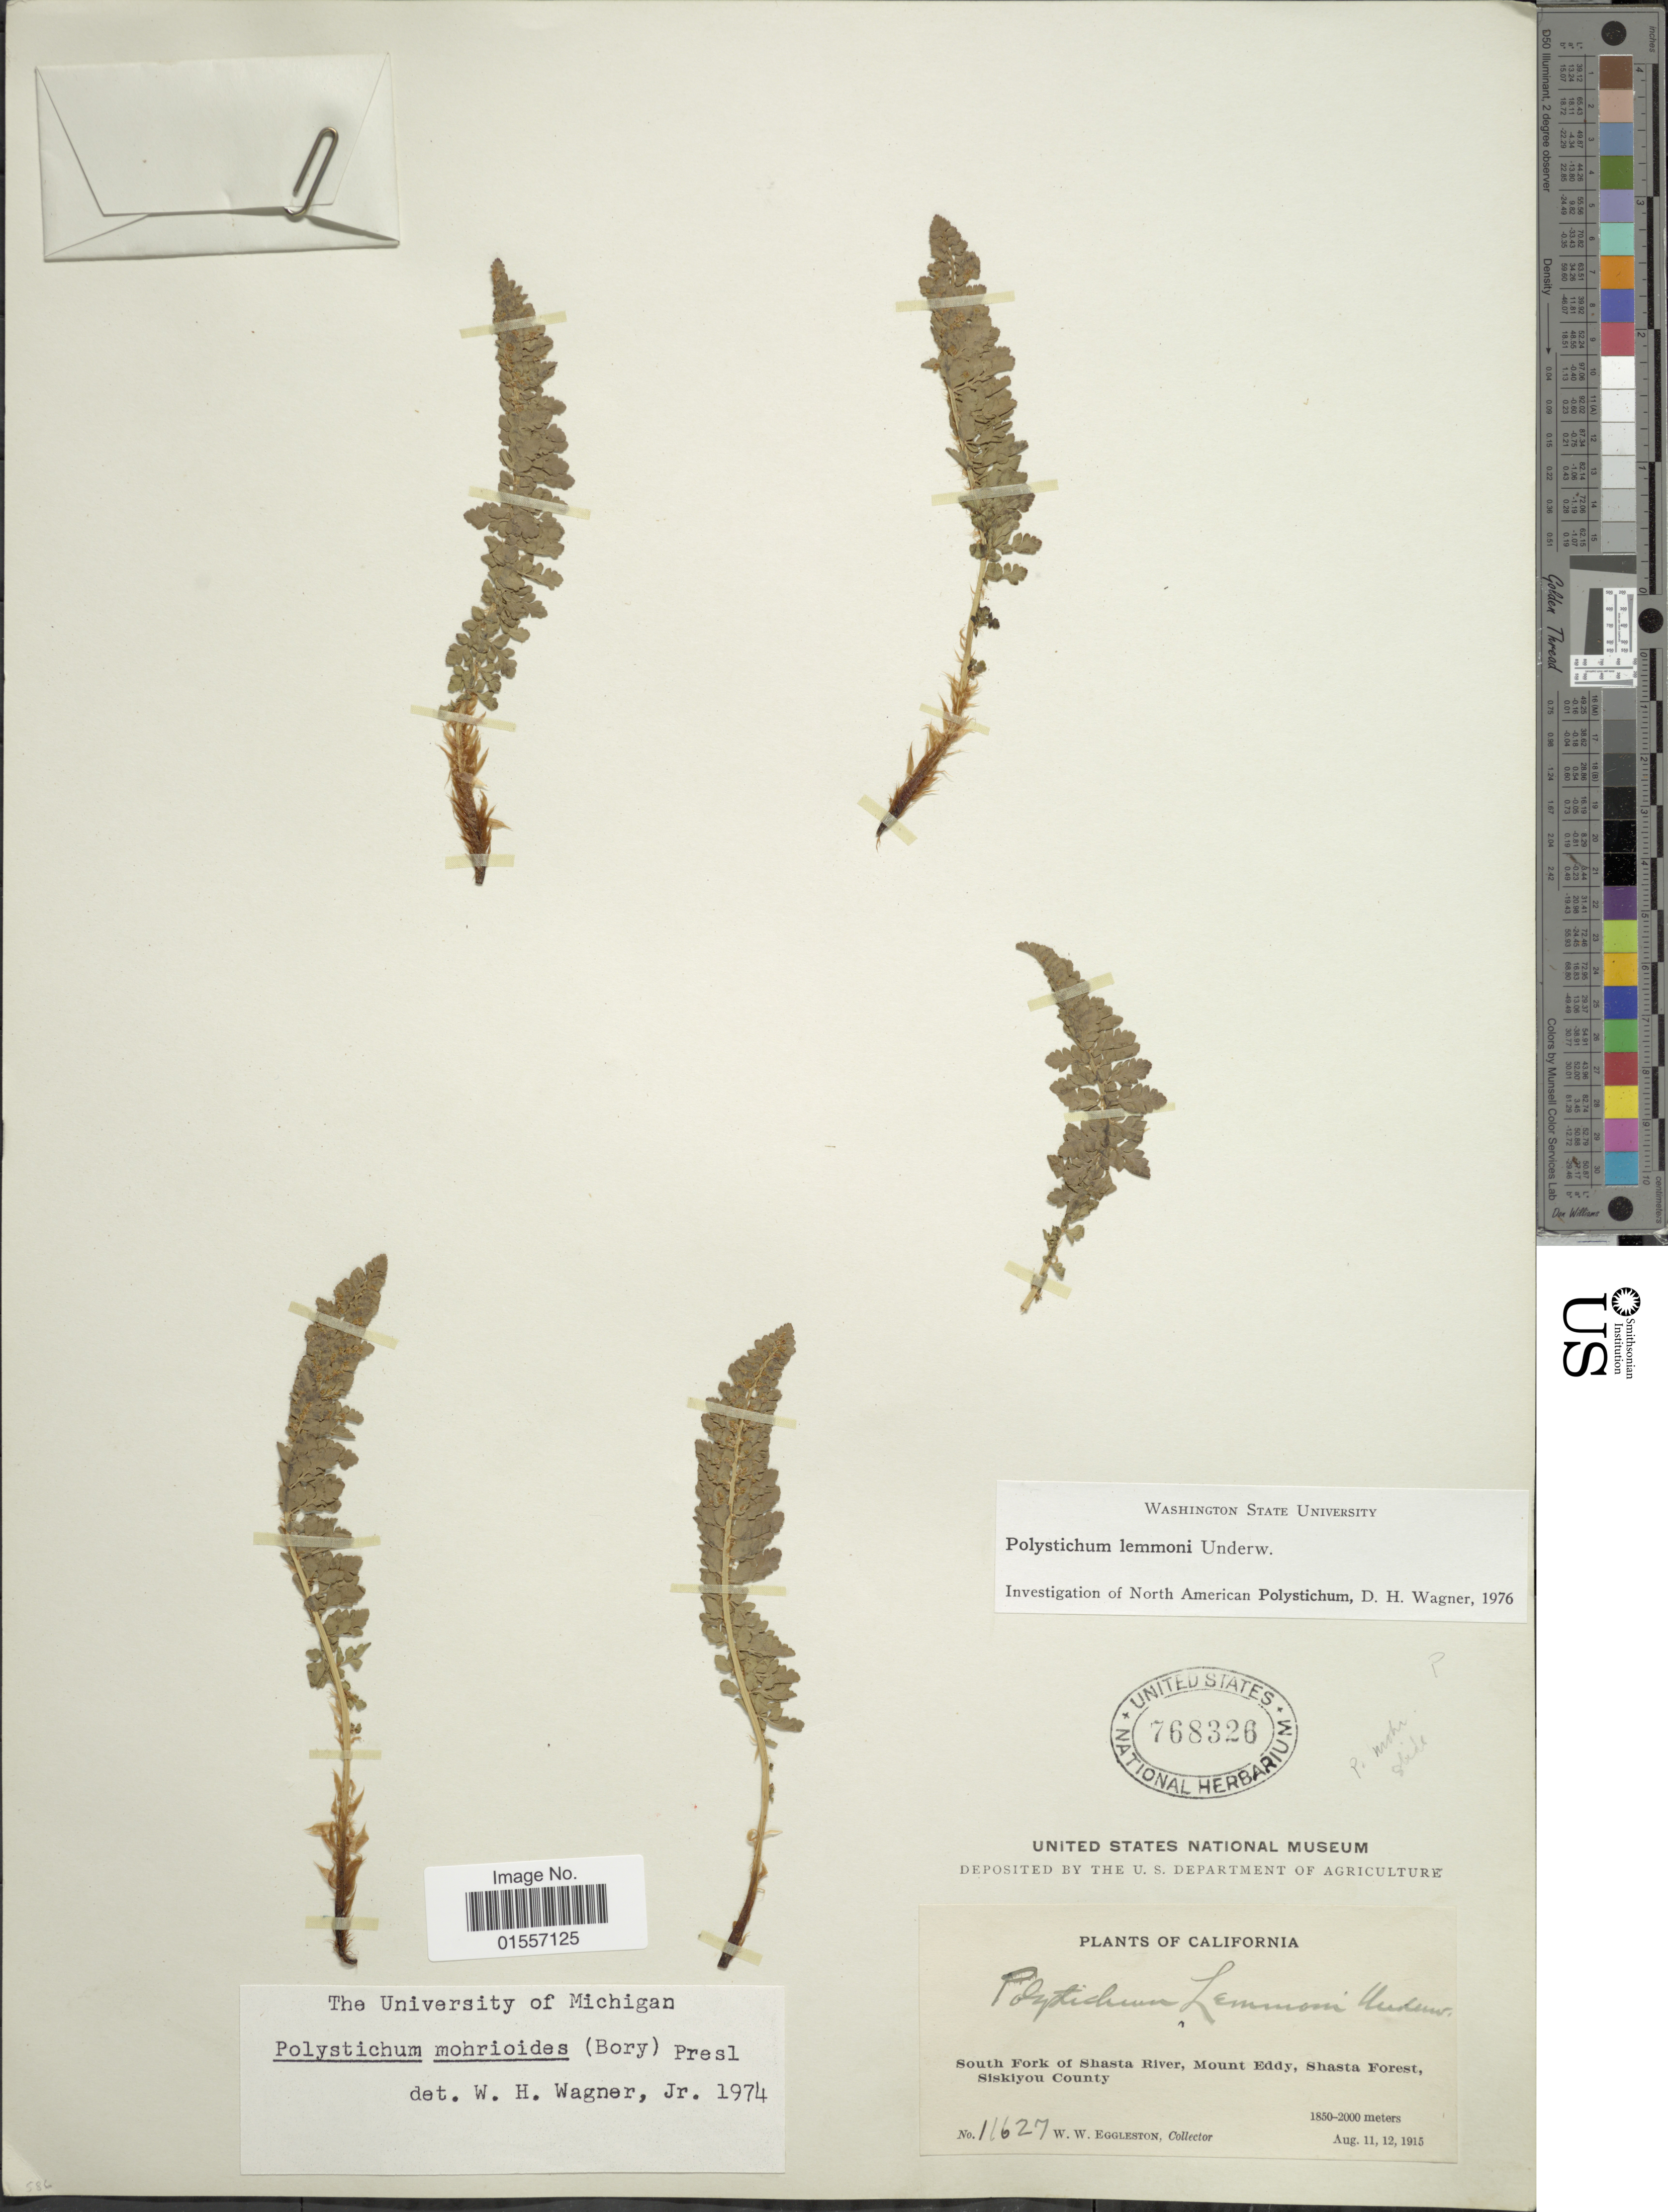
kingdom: Plantae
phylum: Tracheophyta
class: Polypodiopsida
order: Polypodiales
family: Dryopteridaceae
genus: Polystichum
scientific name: Polystichum lemmonii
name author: Underw.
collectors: W. W. Eggleston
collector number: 11627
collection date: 1915-08-11/1915-08-12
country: United States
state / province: California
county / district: Siskiyou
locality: South Fork of Shasta River, Mount Eddy, Shasta Forest, Siskiyou County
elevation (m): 1850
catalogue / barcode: US 768326